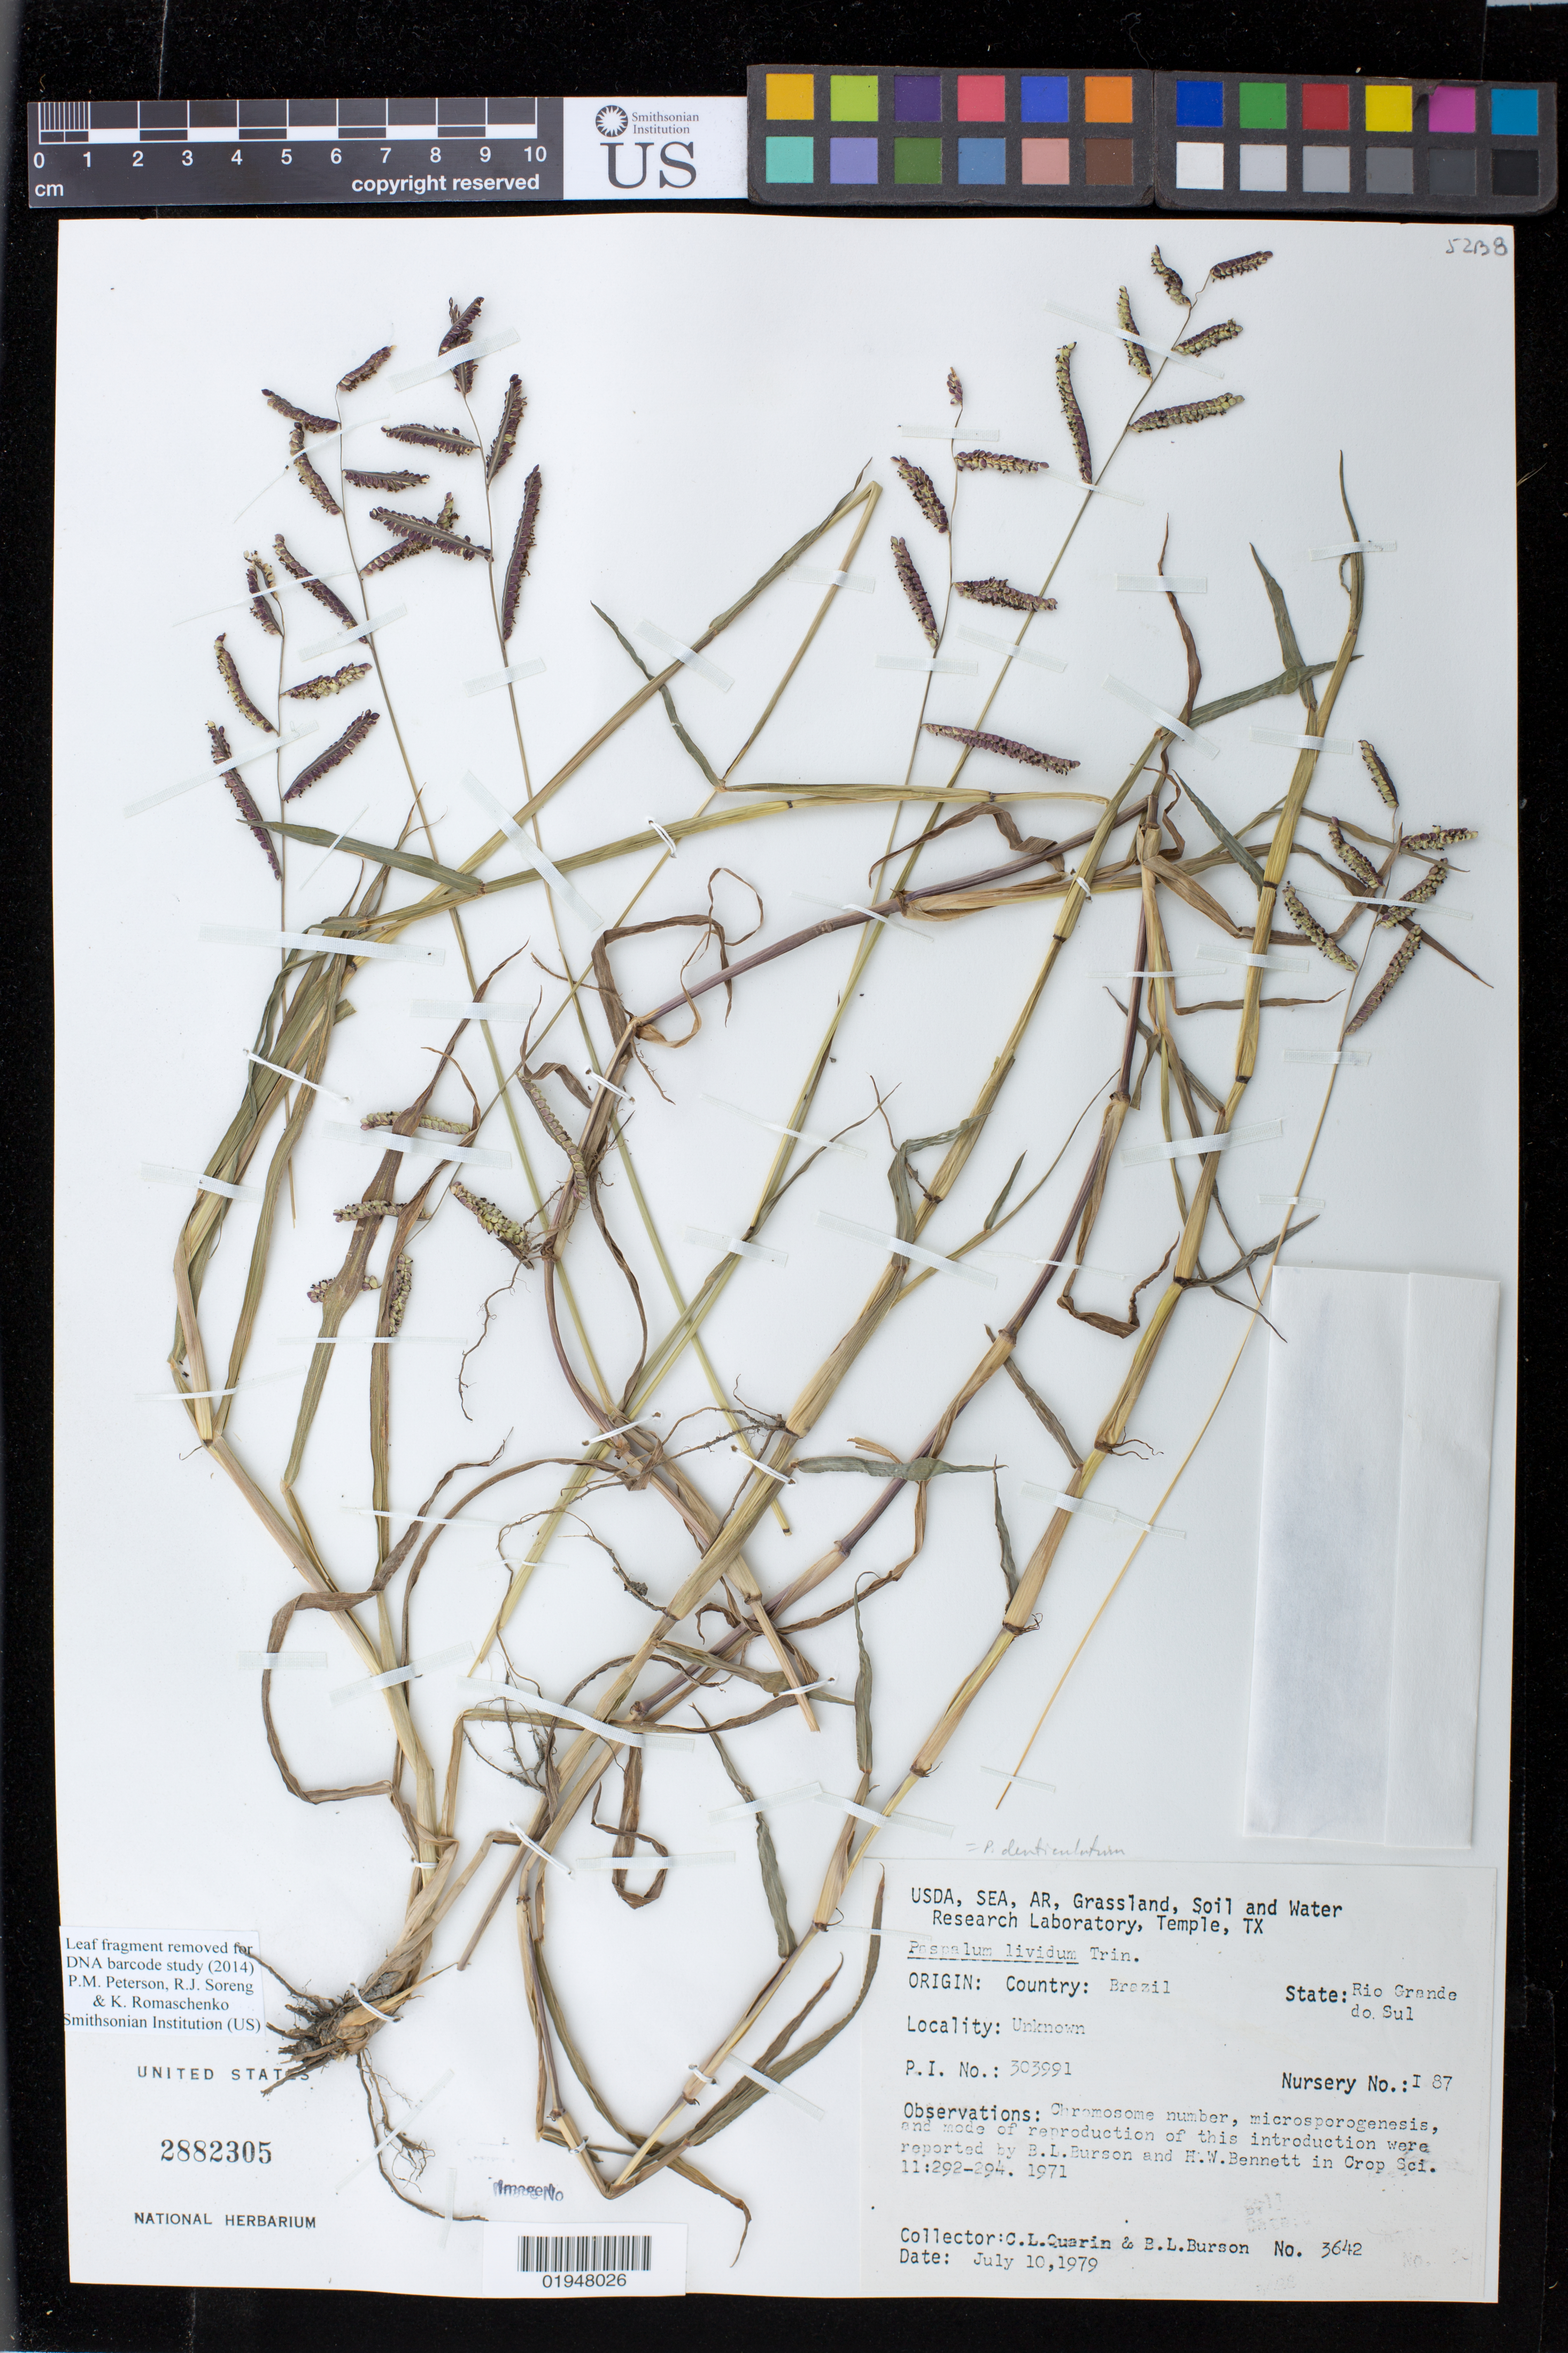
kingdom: Plantae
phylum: Tracheophyta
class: Liliopsida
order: Poales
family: Poaceae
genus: Paspalum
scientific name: Paspalum denticulatum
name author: Trin.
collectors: C. Quarin & B. Burson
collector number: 3642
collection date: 1979-07-10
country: Brazil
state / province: Rio Grande do Sul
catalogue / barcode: US 2882305